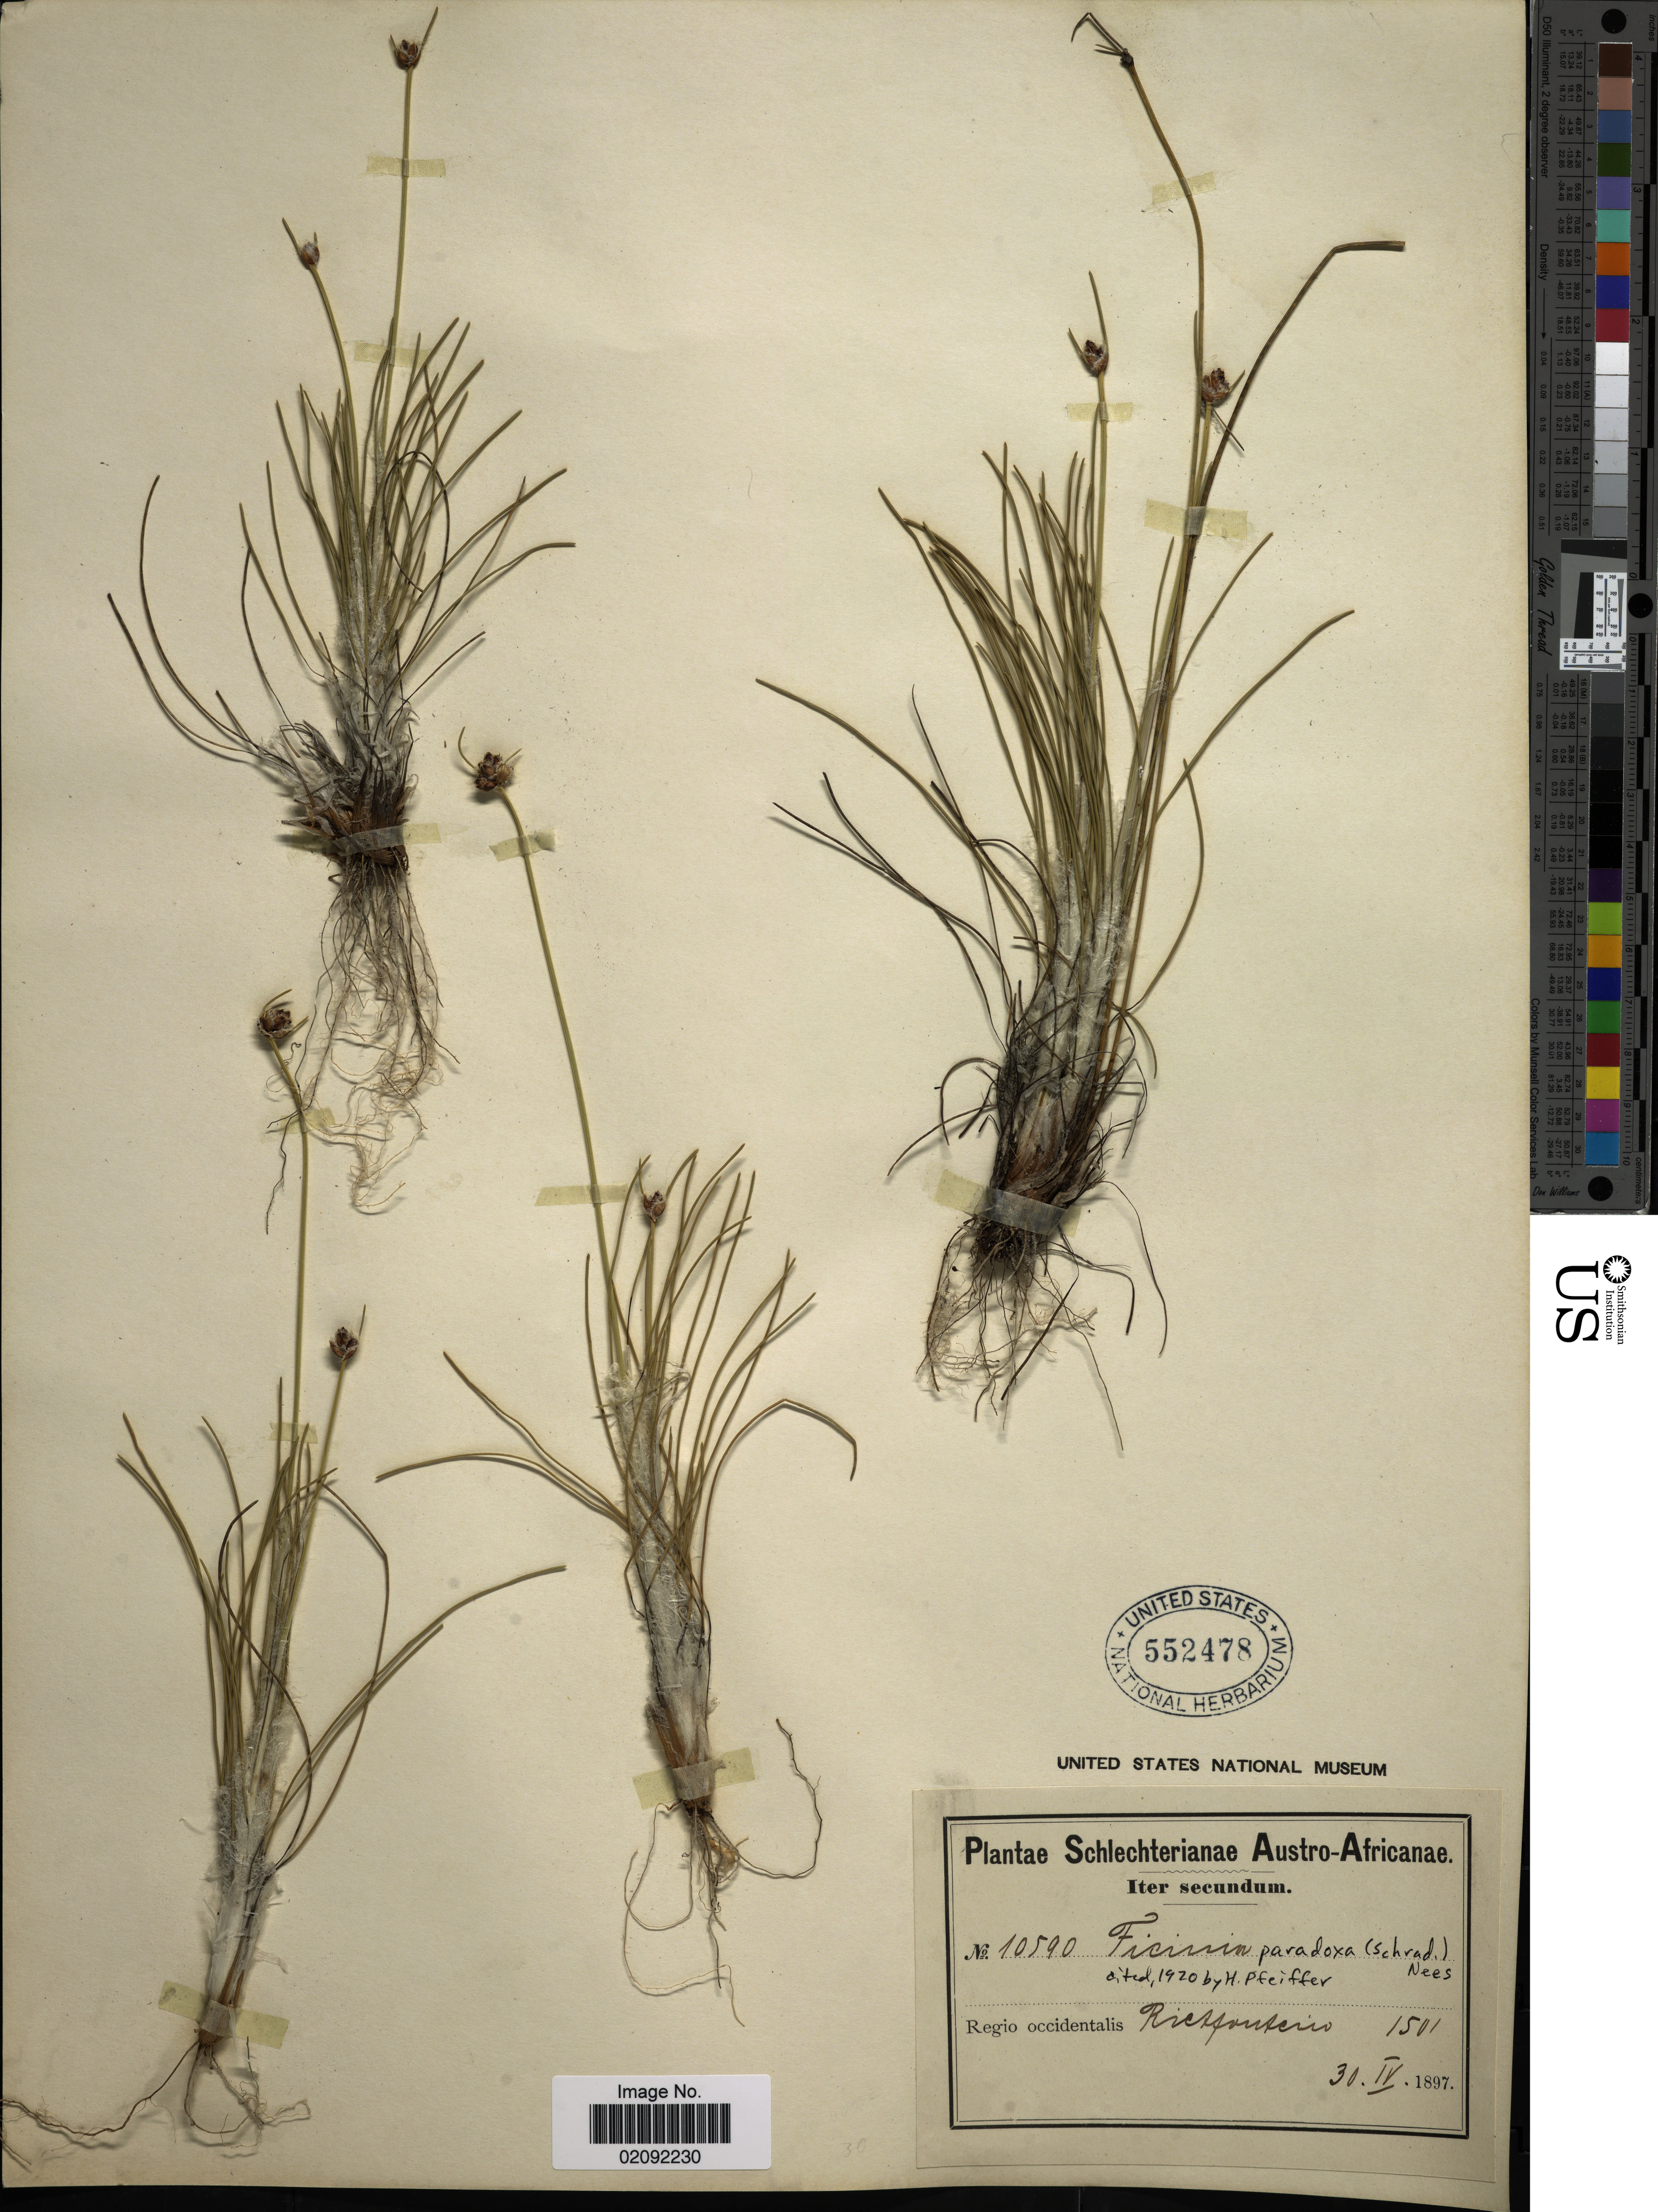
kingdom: Plantae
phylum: Tracheophyta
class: Liliopsida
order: Poales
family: Cyperaceae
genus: Ficinia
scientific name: Ficinia paradoxa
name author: (Schrad.) Nees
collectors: Schlechter, --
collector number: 10590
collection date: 1897-04-30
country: South Africa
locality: Austro-Africanae, Regio occidentalis, Rictfonterio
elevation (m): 46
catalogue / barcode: US 552478